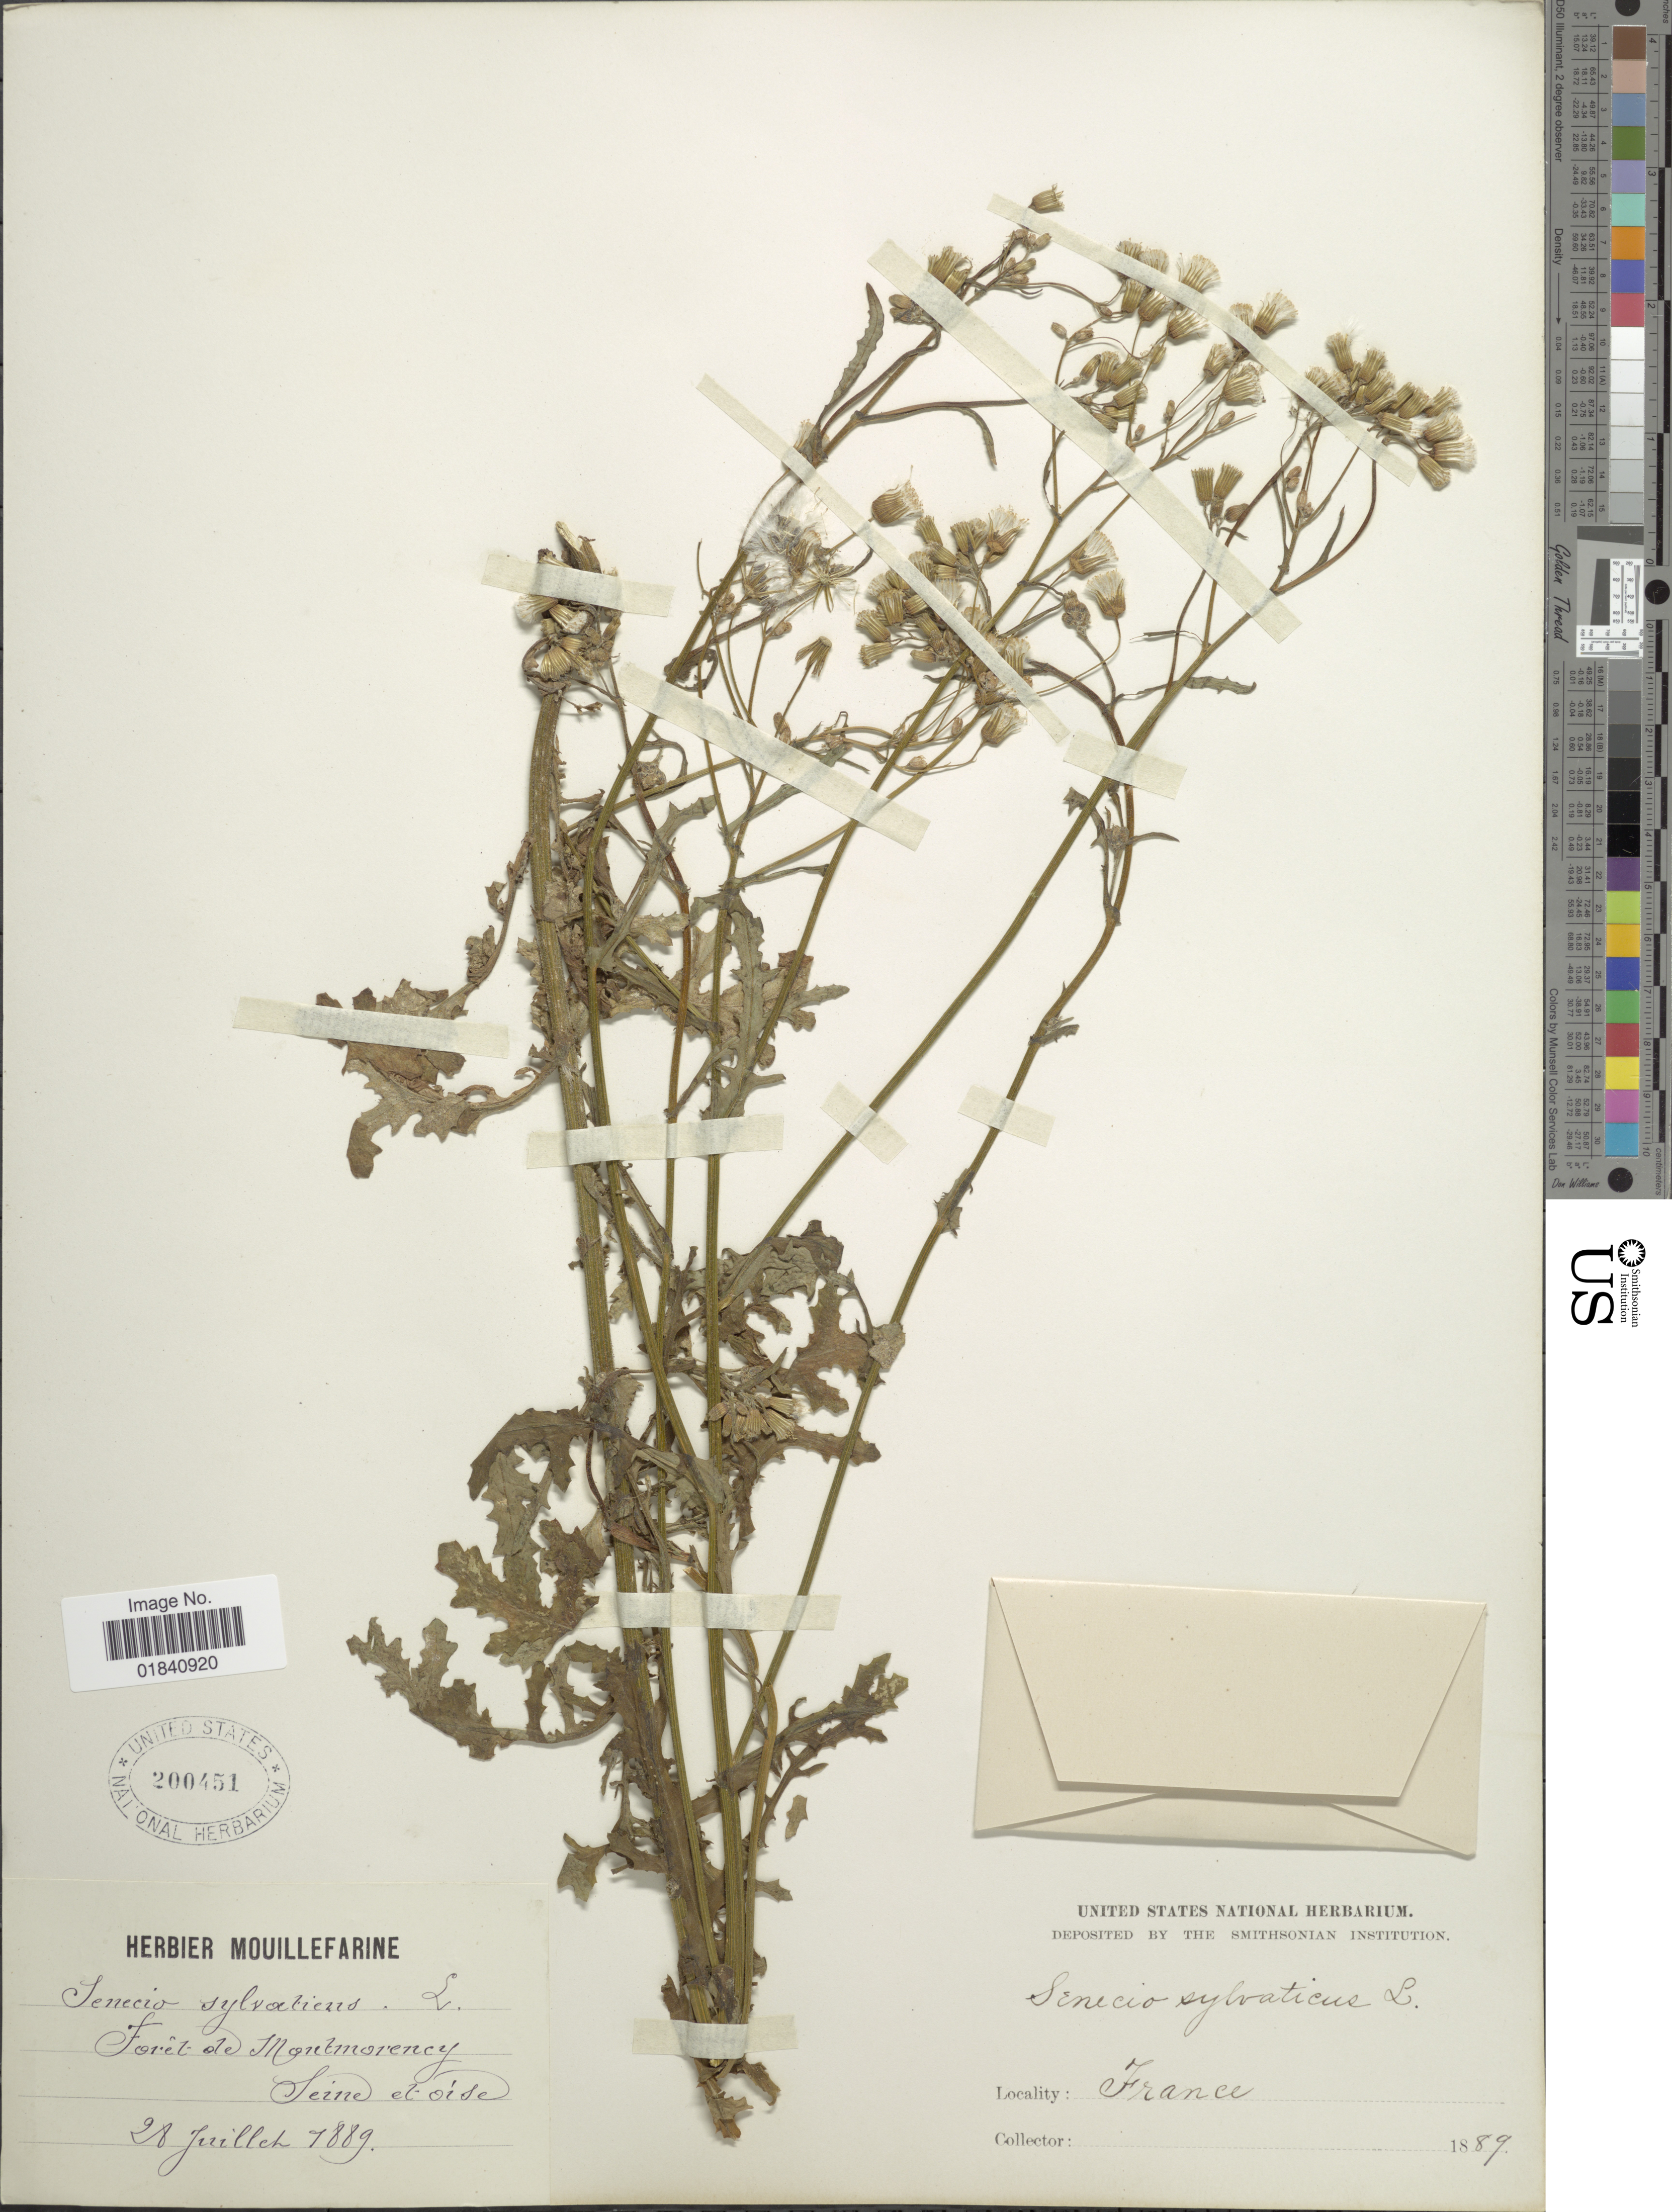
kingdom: Plantae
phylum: Tracheophyta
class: Magnoliopsida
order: Asterales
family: Asteraceae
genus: Senecio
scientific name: Senecio sylvaticus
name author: L.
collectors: ex herb. Mouillefarine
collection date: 1889-07-28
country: France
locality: Forêt de Montmorency Seine et oíse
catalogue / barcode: US 200451